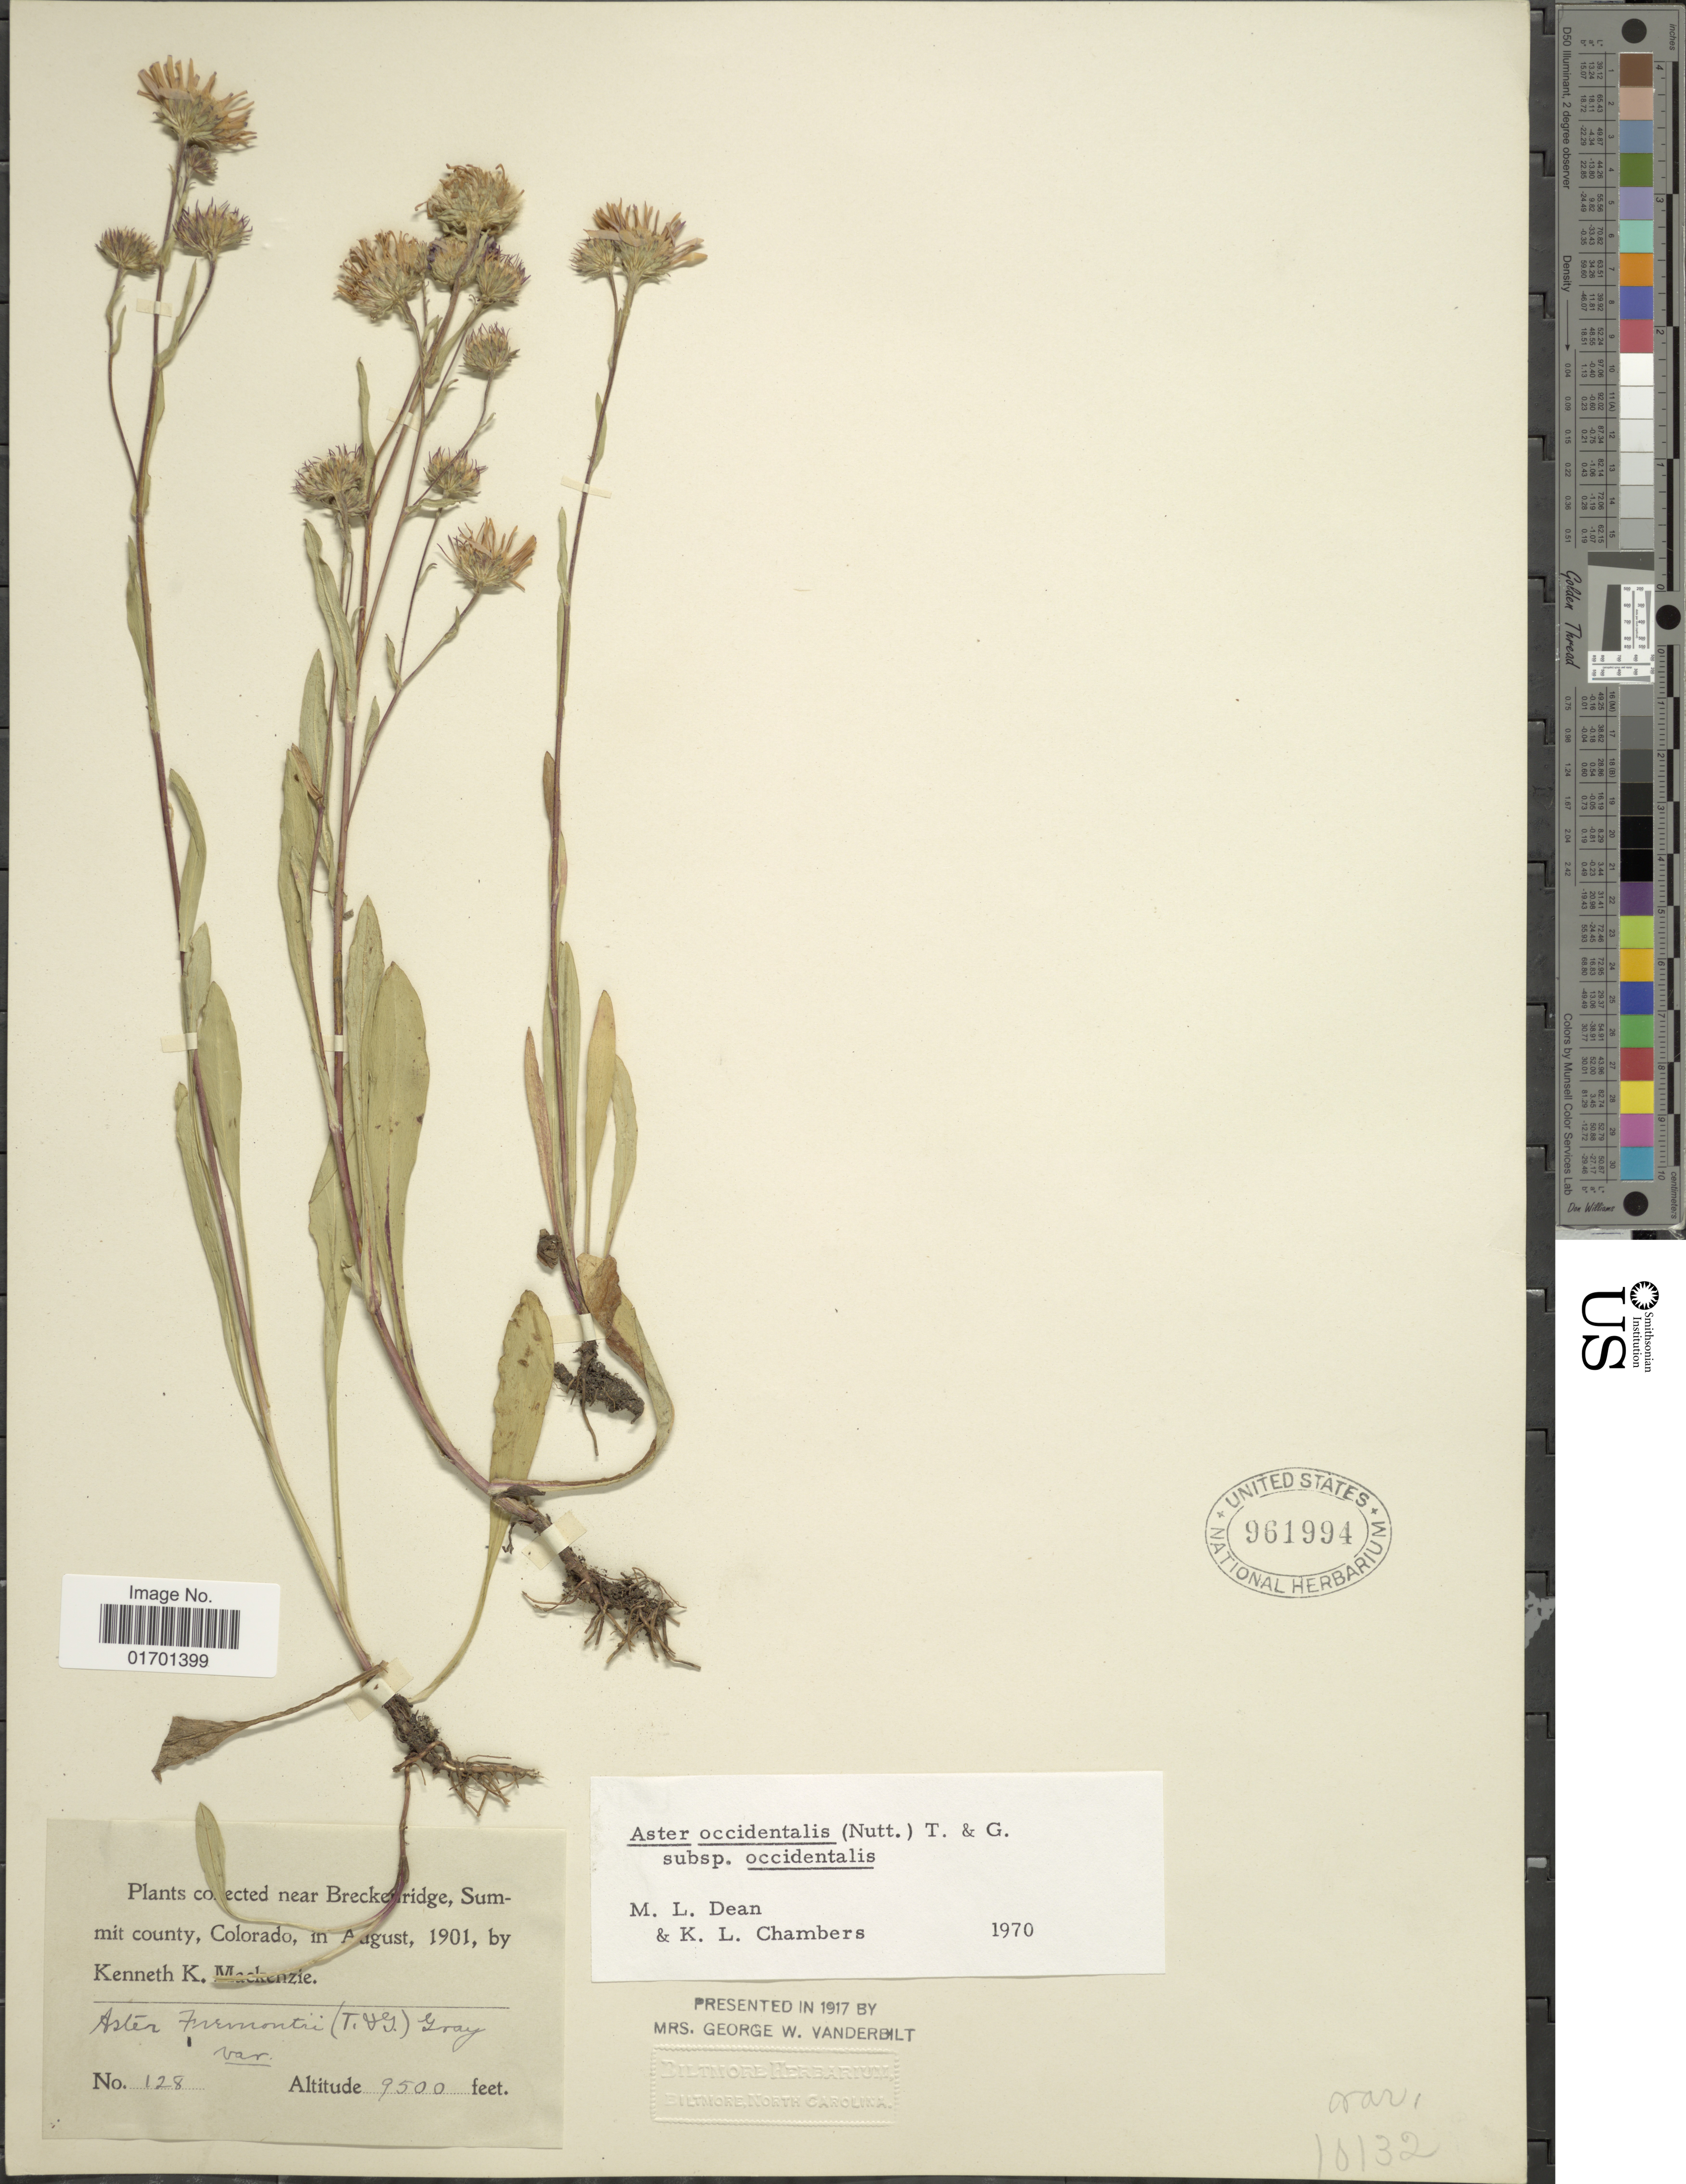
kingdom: Plantae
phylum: Tracheophyta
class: Magnoliopsida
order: Asterales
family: Asteraceae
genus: Symphyotrichum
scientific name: Symphyotrichum spathulatum var. spathulatum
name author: (Lindl.) G.L. Nesom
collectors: K. K. Mackenzie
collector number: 128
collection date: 1901-08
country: United States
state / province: Colorado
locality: Near Breckenridge, Summit county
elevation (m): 2896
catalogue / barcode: US 961994